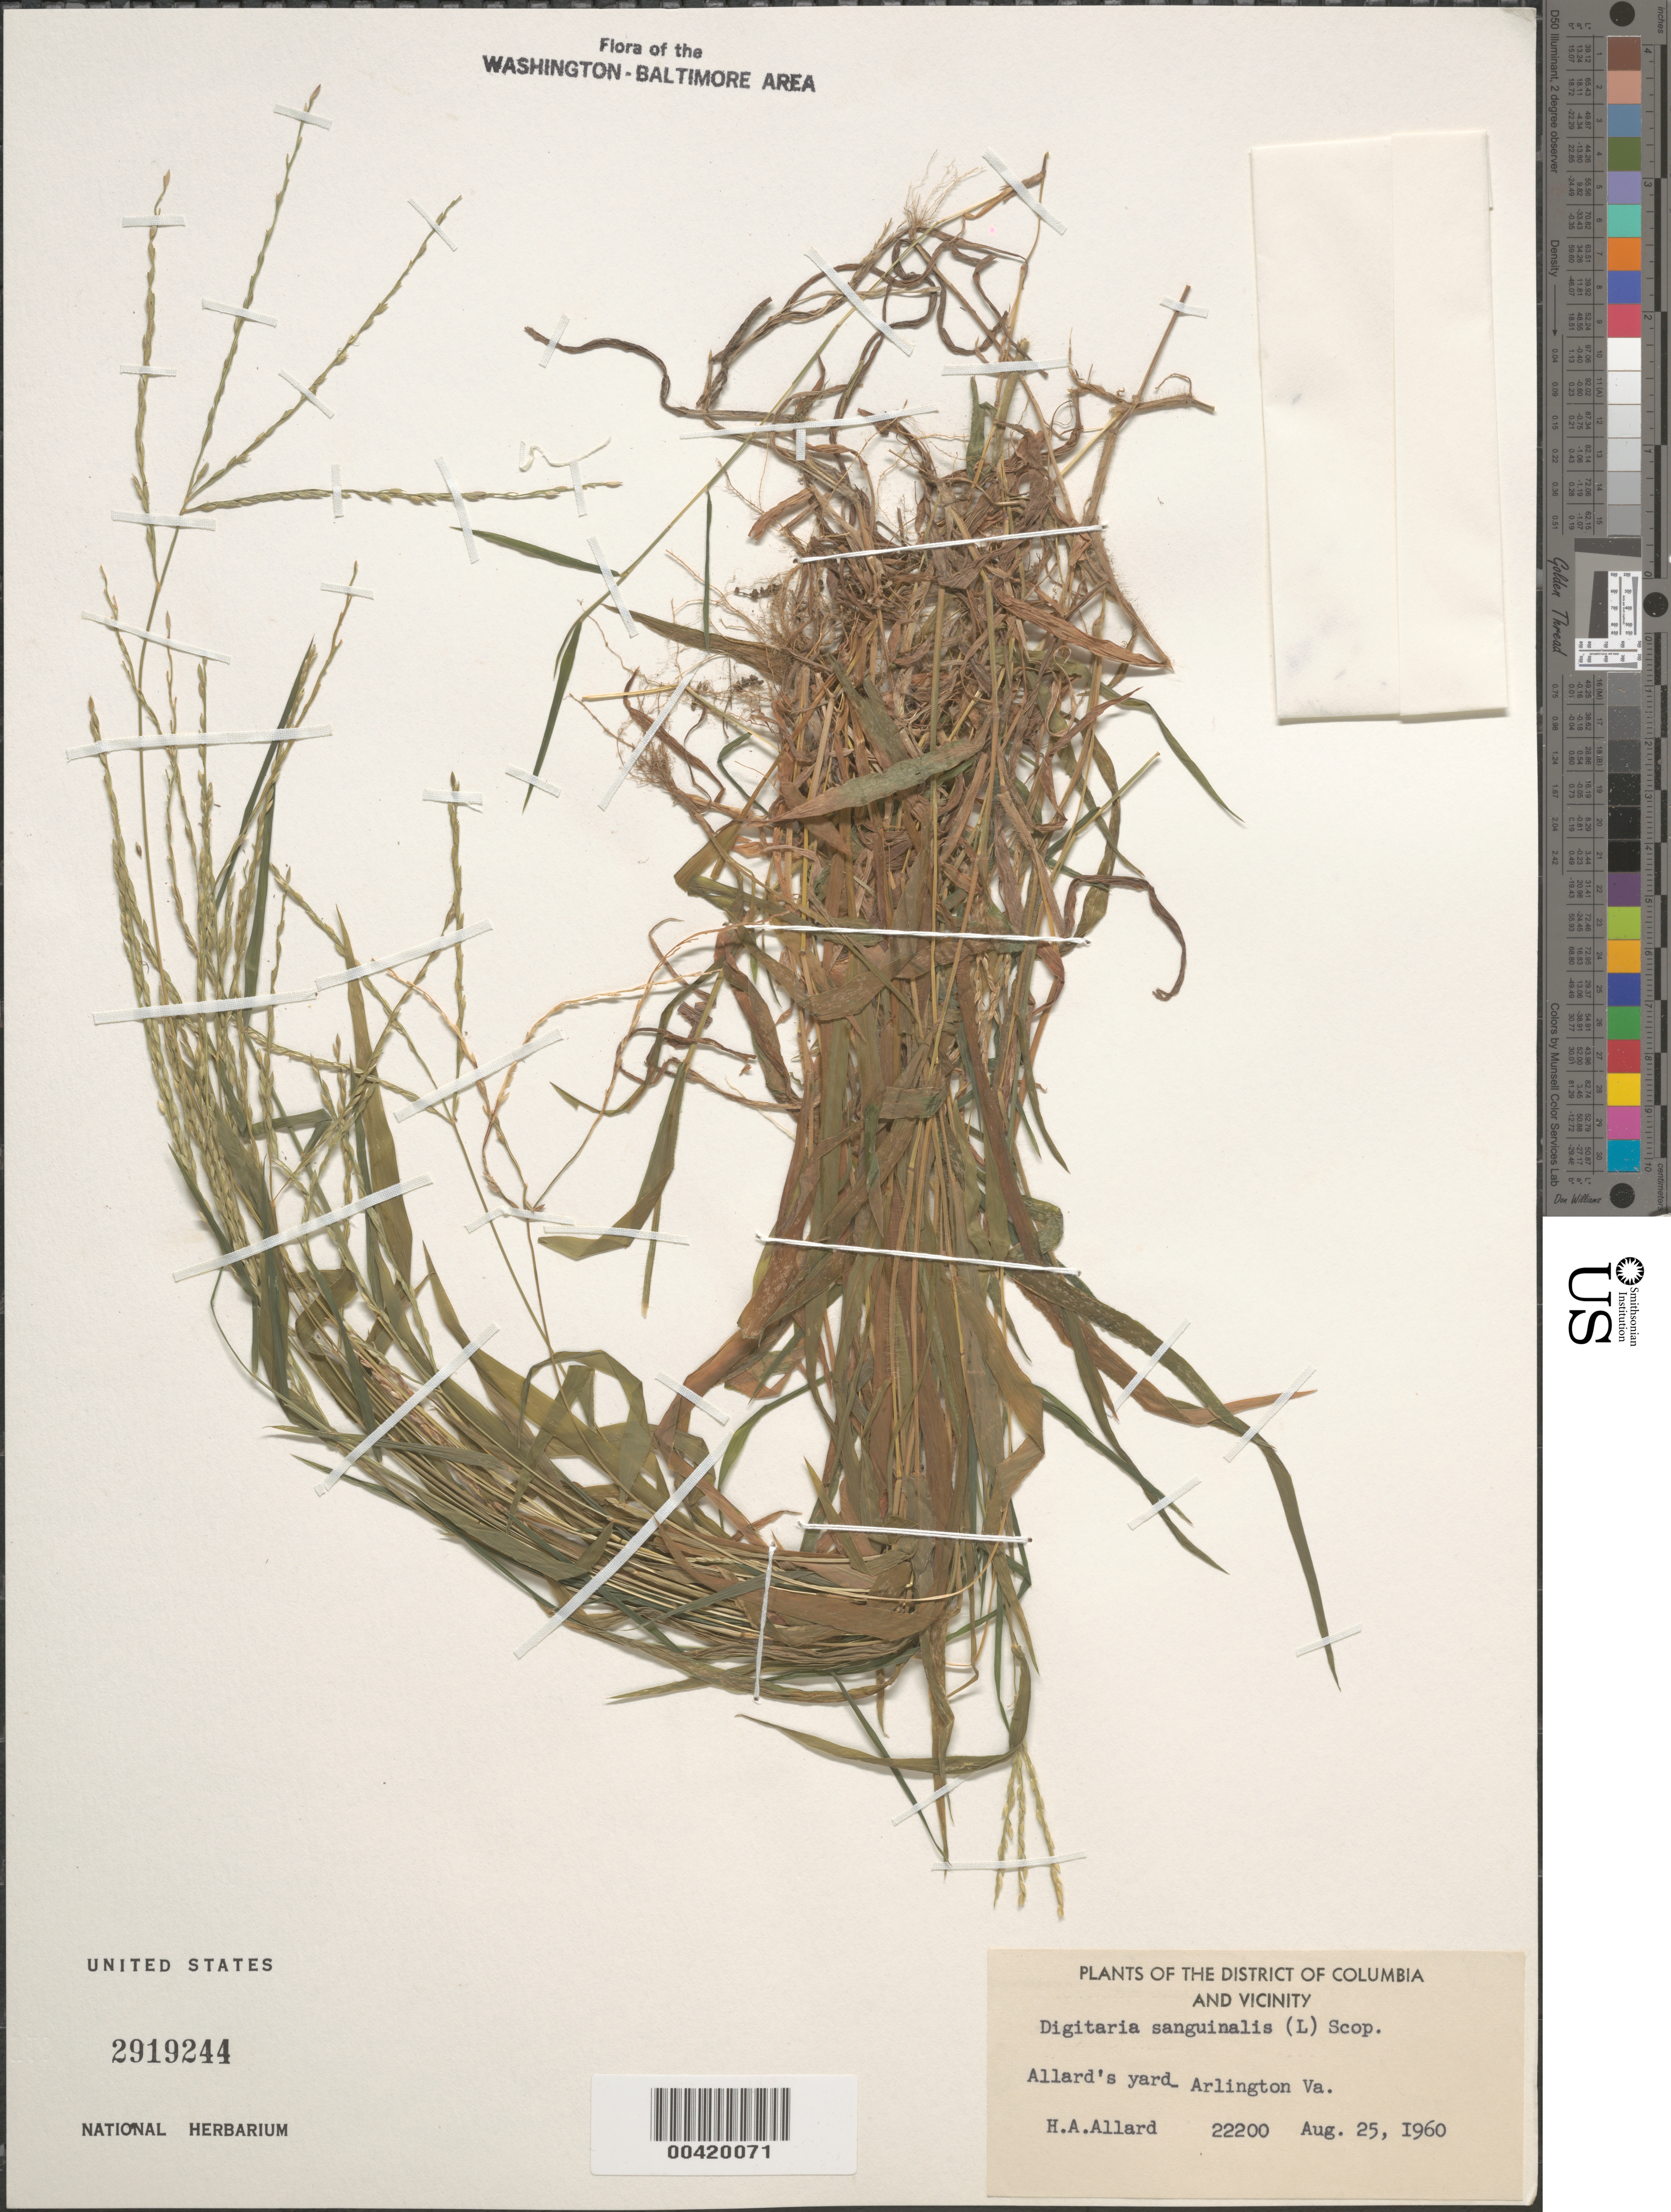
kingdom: Plantae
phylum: Tracheophyta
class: Liliopsida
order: Poales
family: Poaceae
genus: Digitaria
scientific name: Digitaria sanguinalis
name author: (L.) Scop.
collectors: H. A. Allard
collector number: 22200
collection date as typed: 25 Aug 1960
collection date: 1960-08-25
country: United States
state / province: Virginia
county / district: Arlington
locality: Allards Yard, Arlington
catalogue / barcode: US 2919244